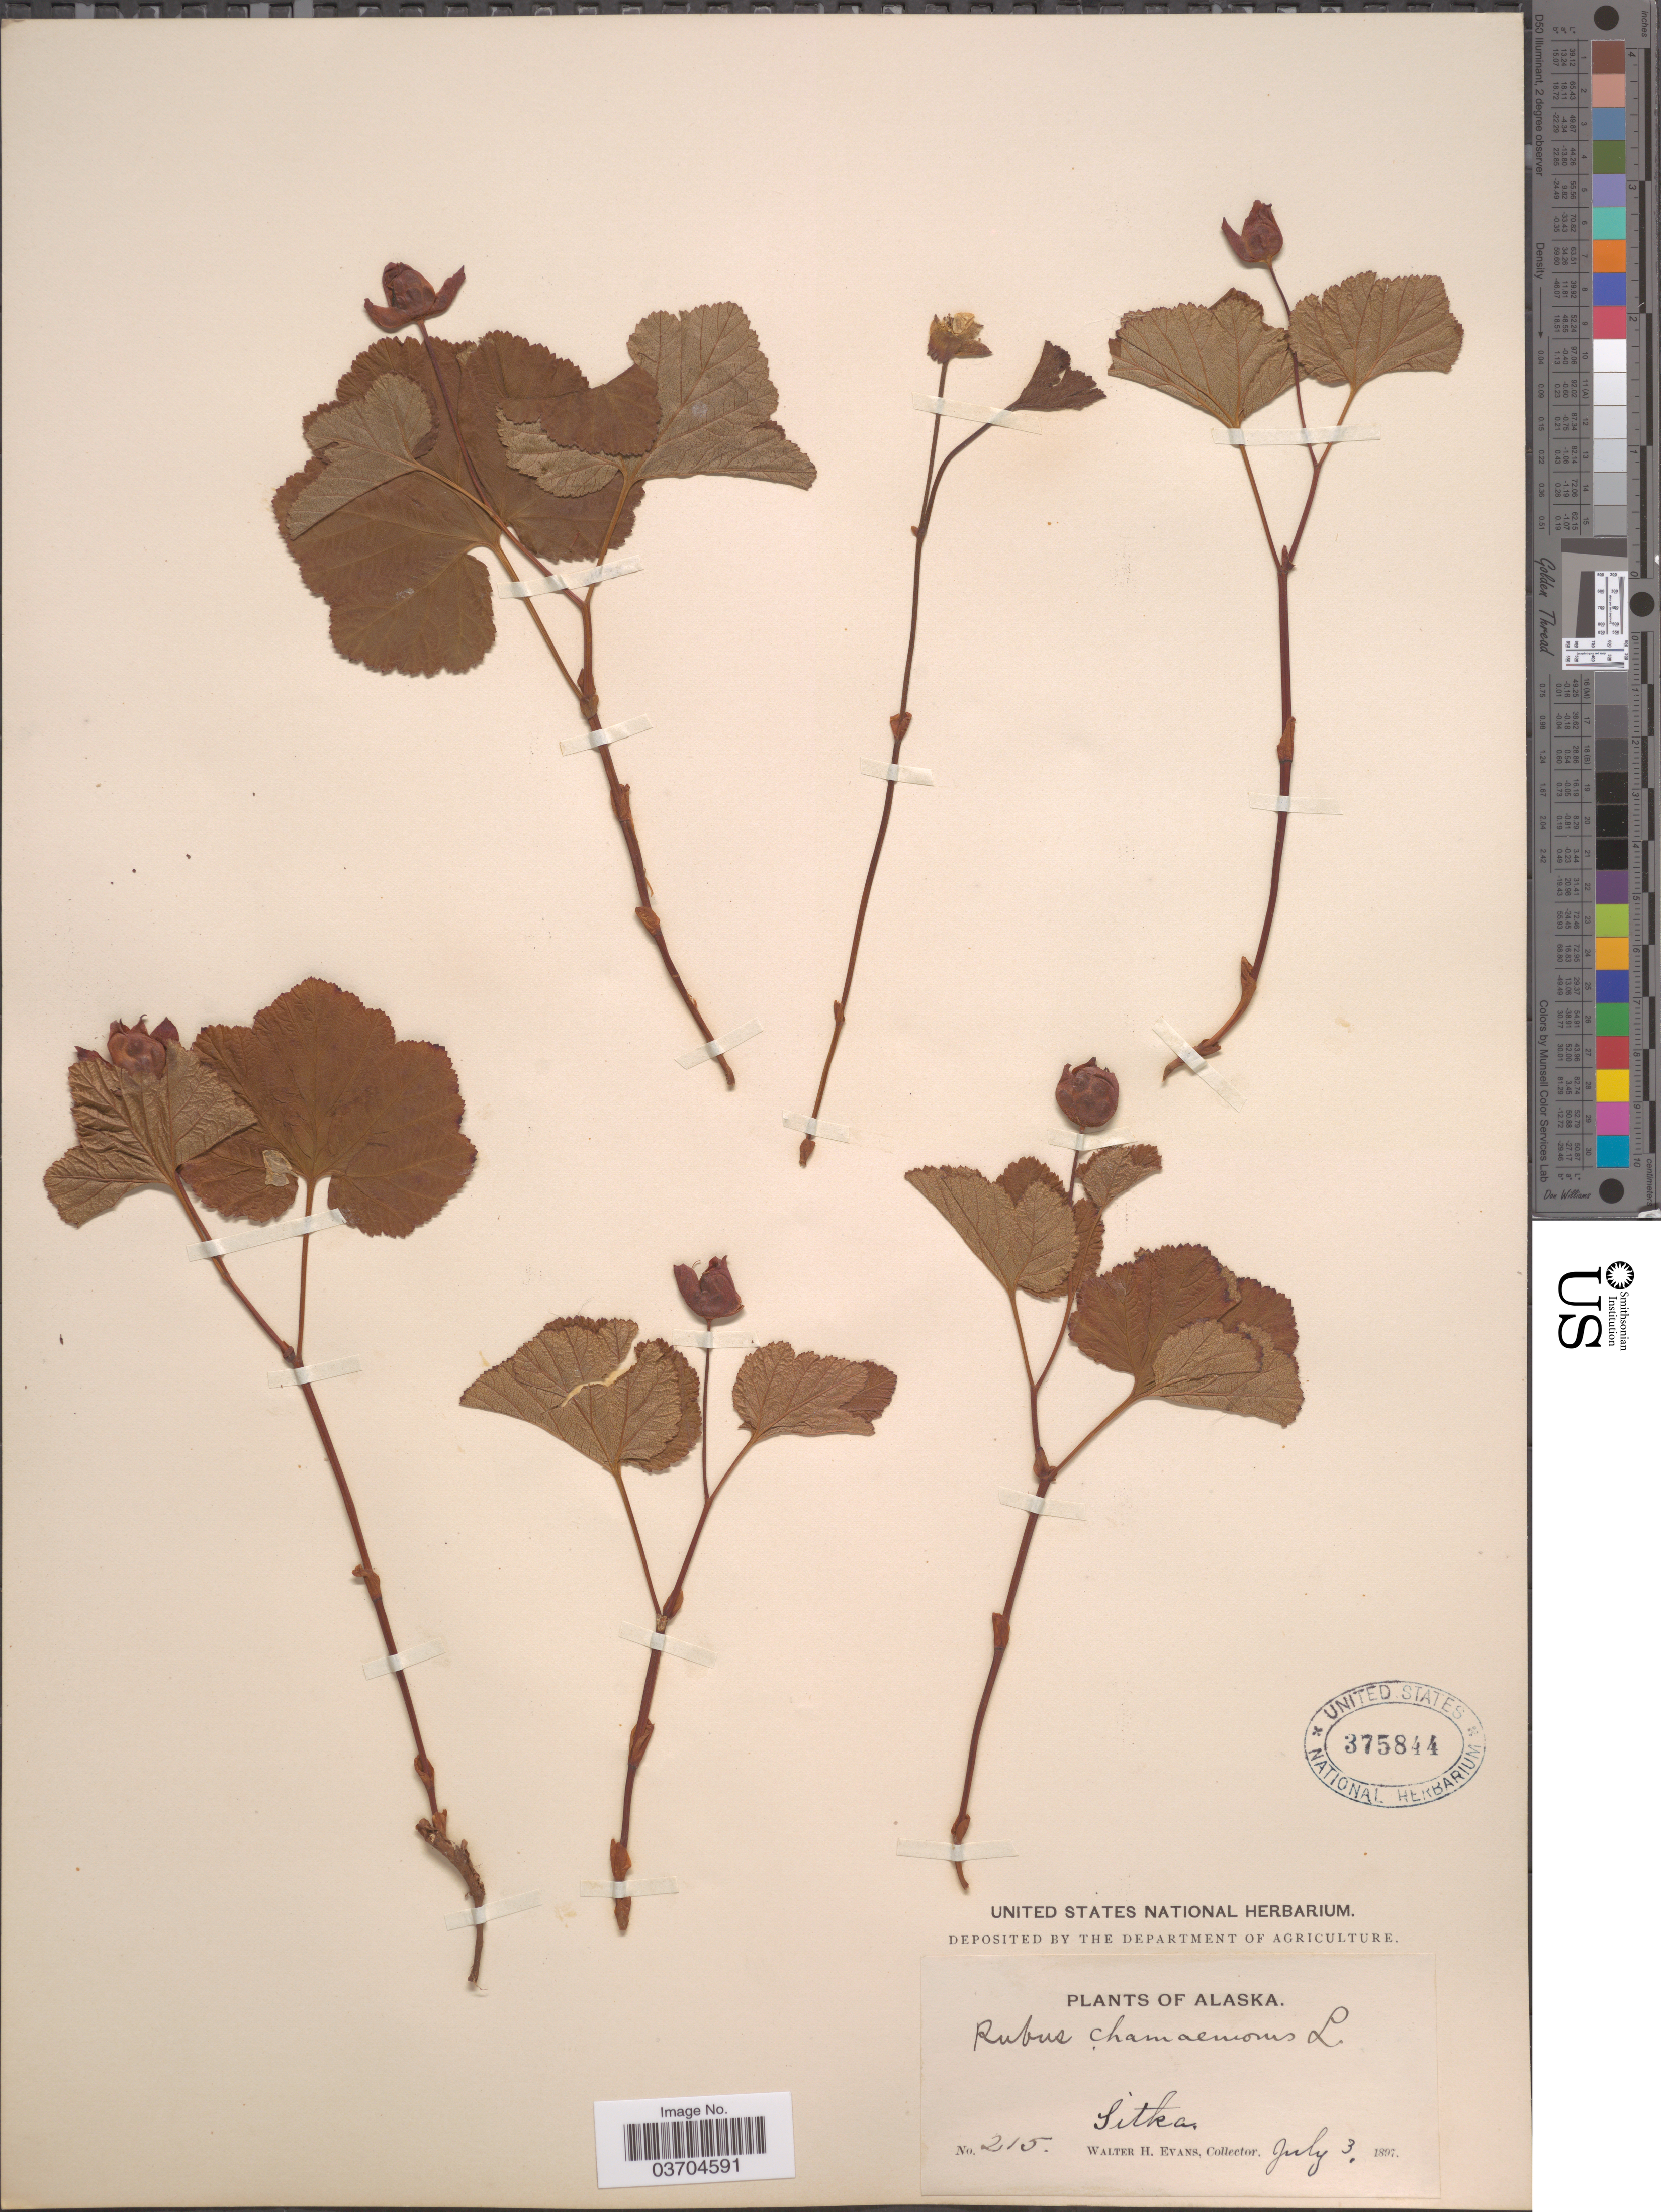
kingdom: Plantae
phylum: Tracheophyta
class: Magnoliopsida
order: Rosales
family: Rosaceae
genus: Rubus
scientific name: Rubus chamaemorus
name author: L.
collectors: W. H. Evans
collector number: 215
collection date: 1897-07-03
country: United States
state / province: Alaska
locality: Sitka.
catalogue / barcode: US 375844